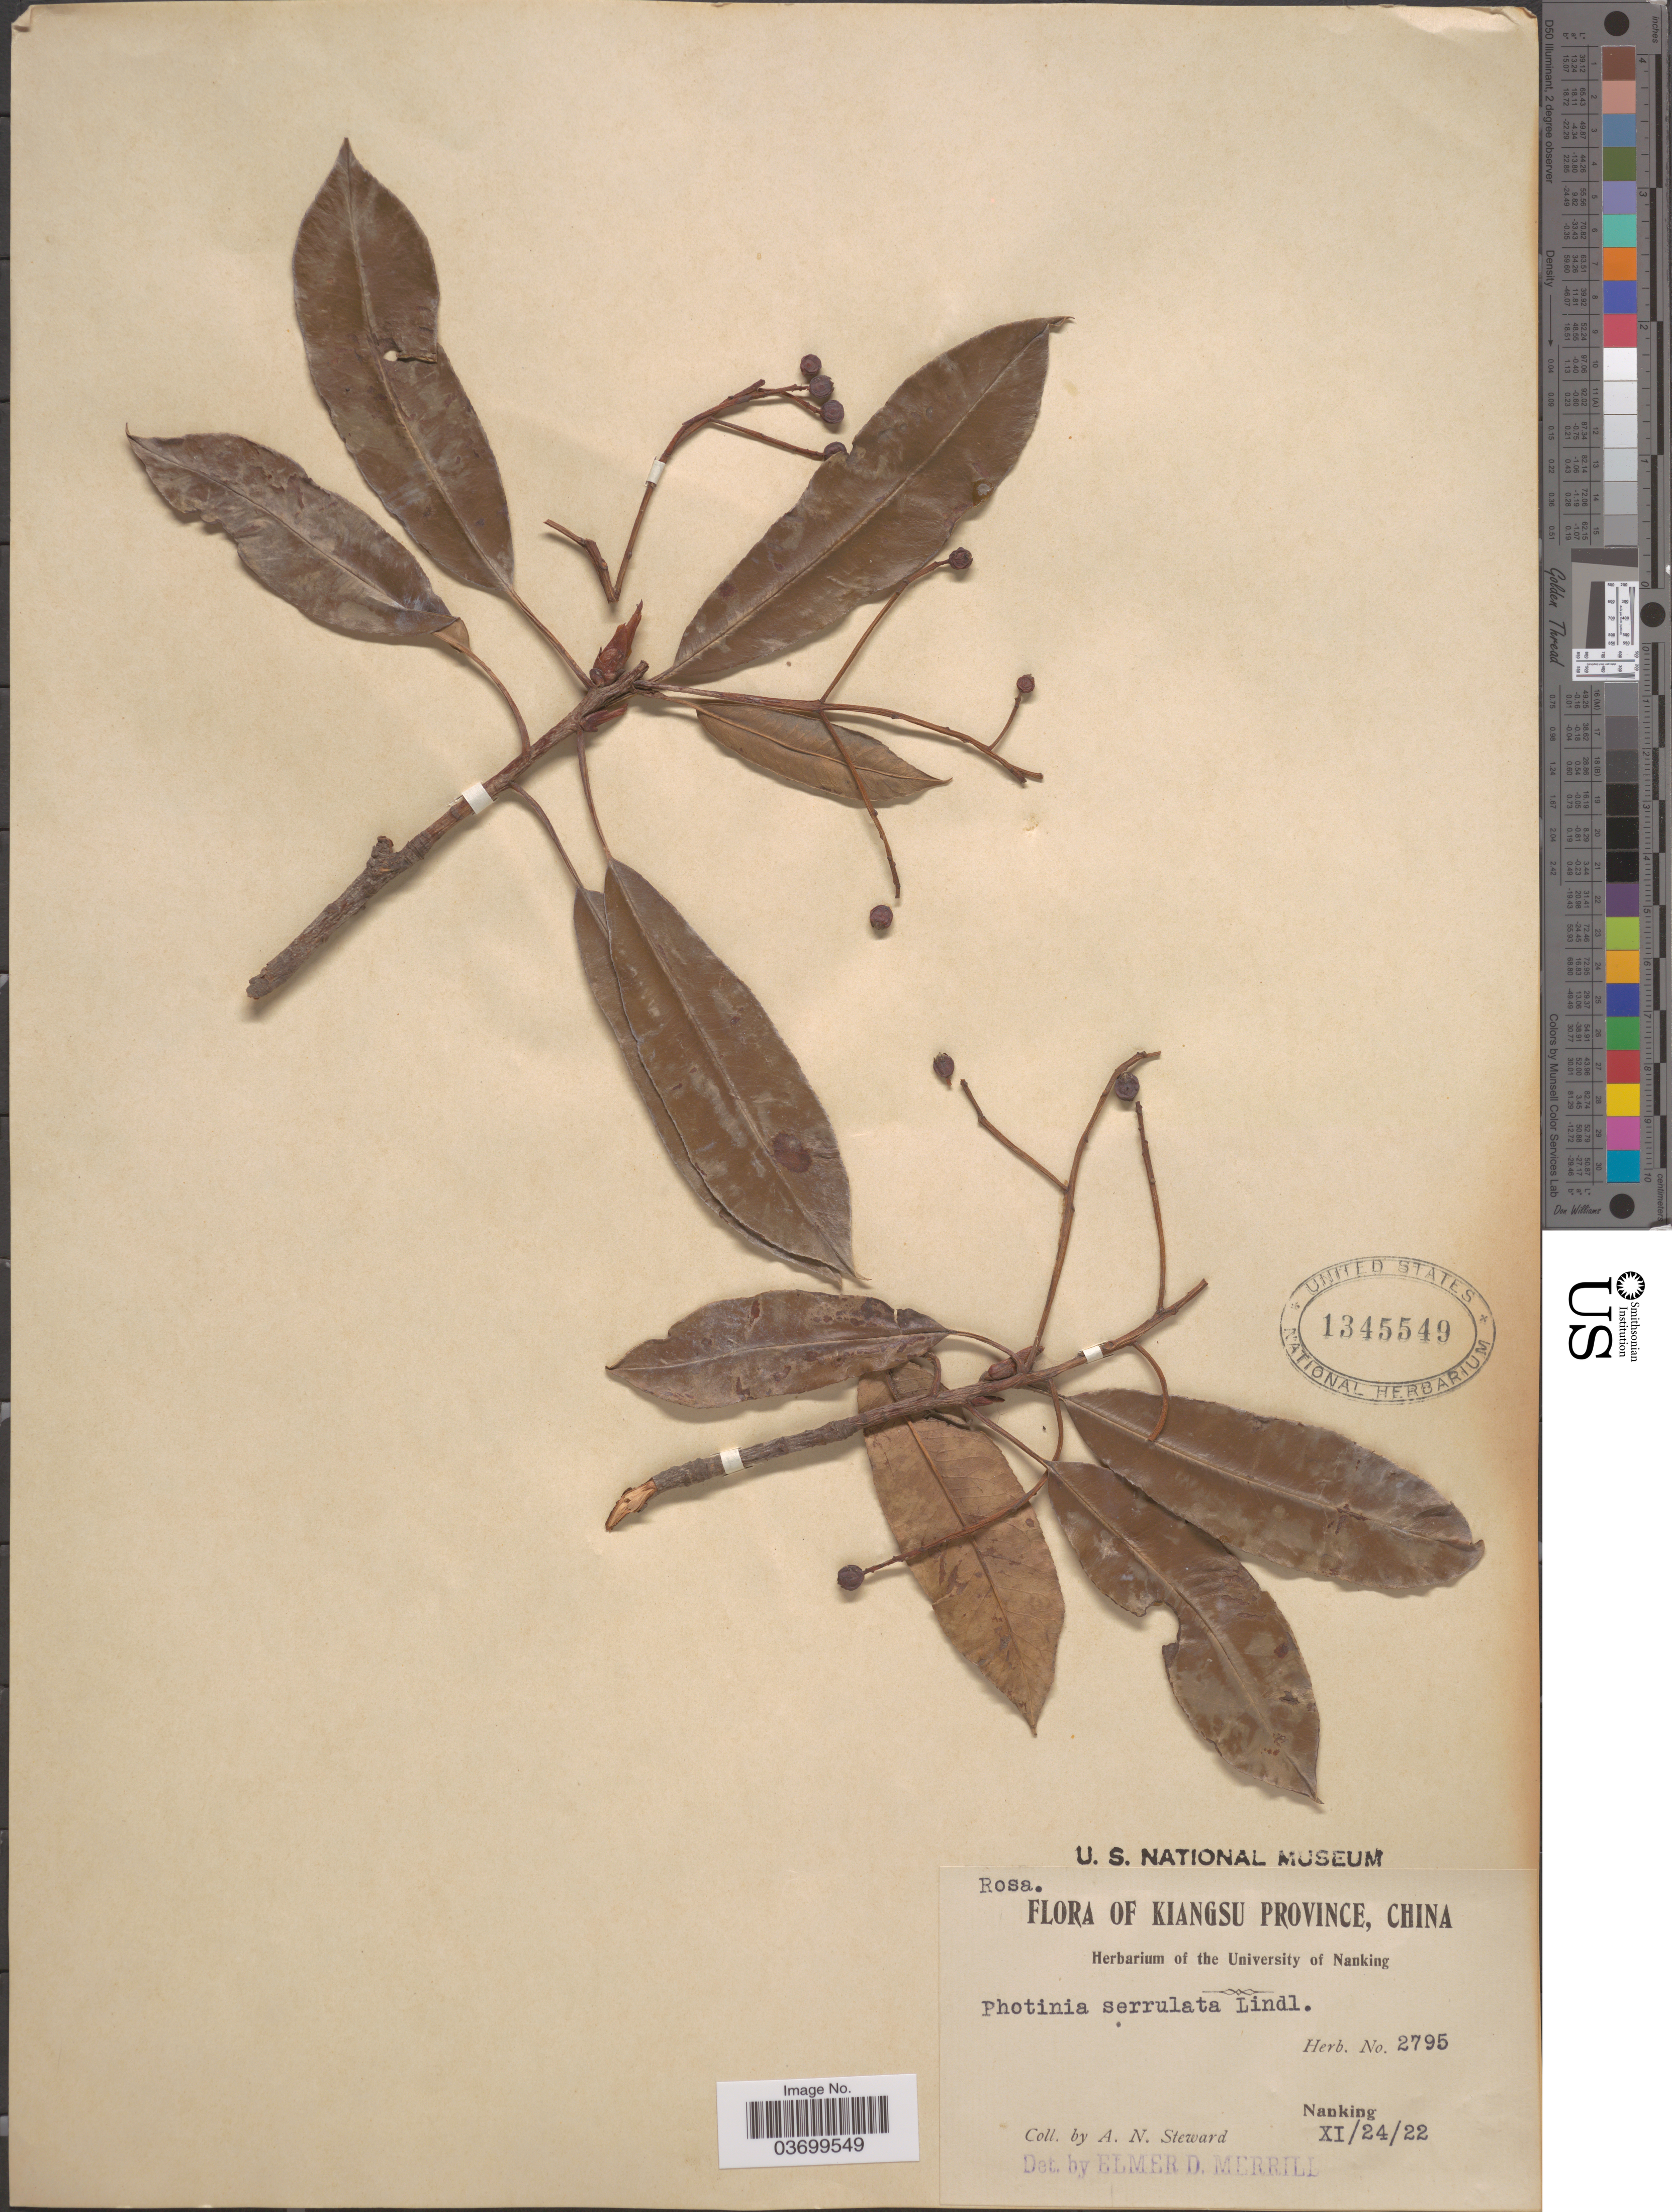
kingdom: Plantae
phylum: Tracheophyta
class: Magnoliopsida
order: Rosales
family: Rosaceae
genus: Photinia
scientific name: Photinia serrulata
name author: Franch. & Sav.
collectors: A. N. Steward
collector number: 2795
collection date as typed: Transcribed d/m/y: 24/11/22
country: China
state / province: Jiangsu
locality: Kiangsu Province. Nanking.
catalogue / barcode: US 1345549